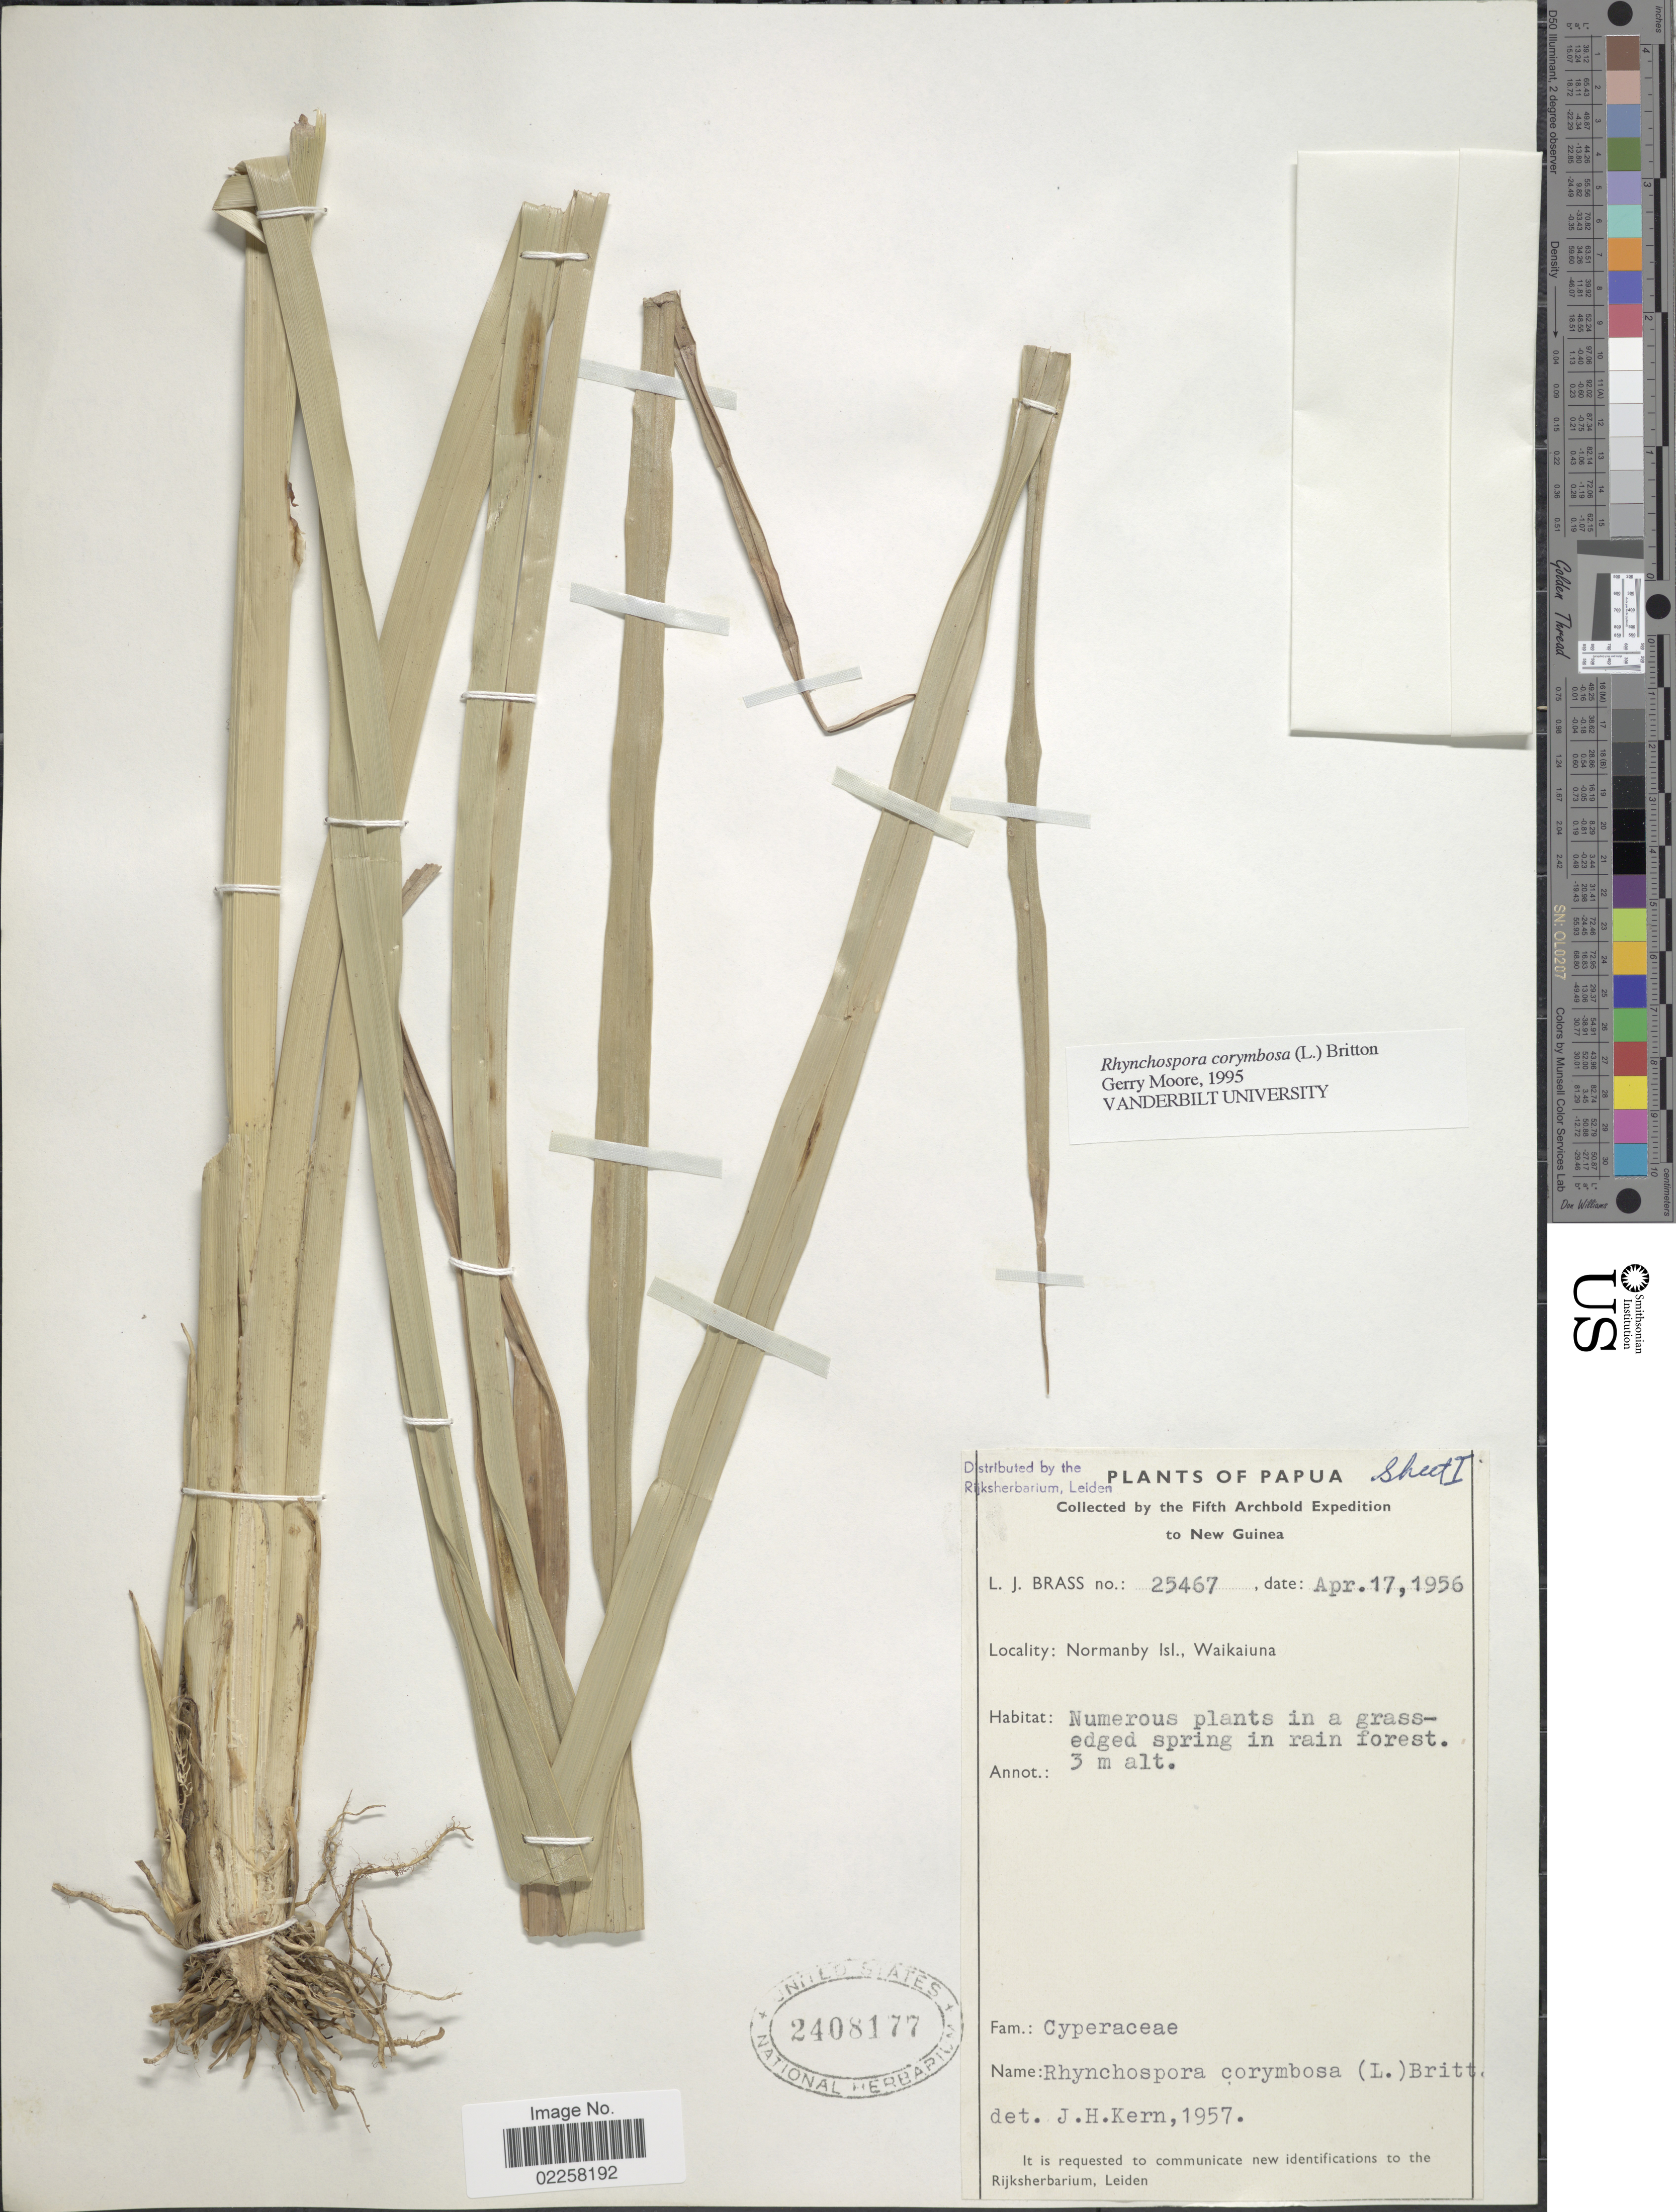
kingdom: Plantae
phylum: Tracheophyta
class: Liliopsida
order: Poales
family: Cyperaceae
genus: Rhynchospora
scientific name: Rhynchospora corymbosa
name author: (L.) Britton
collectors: L. J. Brass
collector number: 25467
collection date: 1956-04-17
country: Papua New Guinea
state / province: Milne Bay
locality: Normanby Isl., Waikaiuna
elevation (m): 3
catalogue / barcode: US 2408177